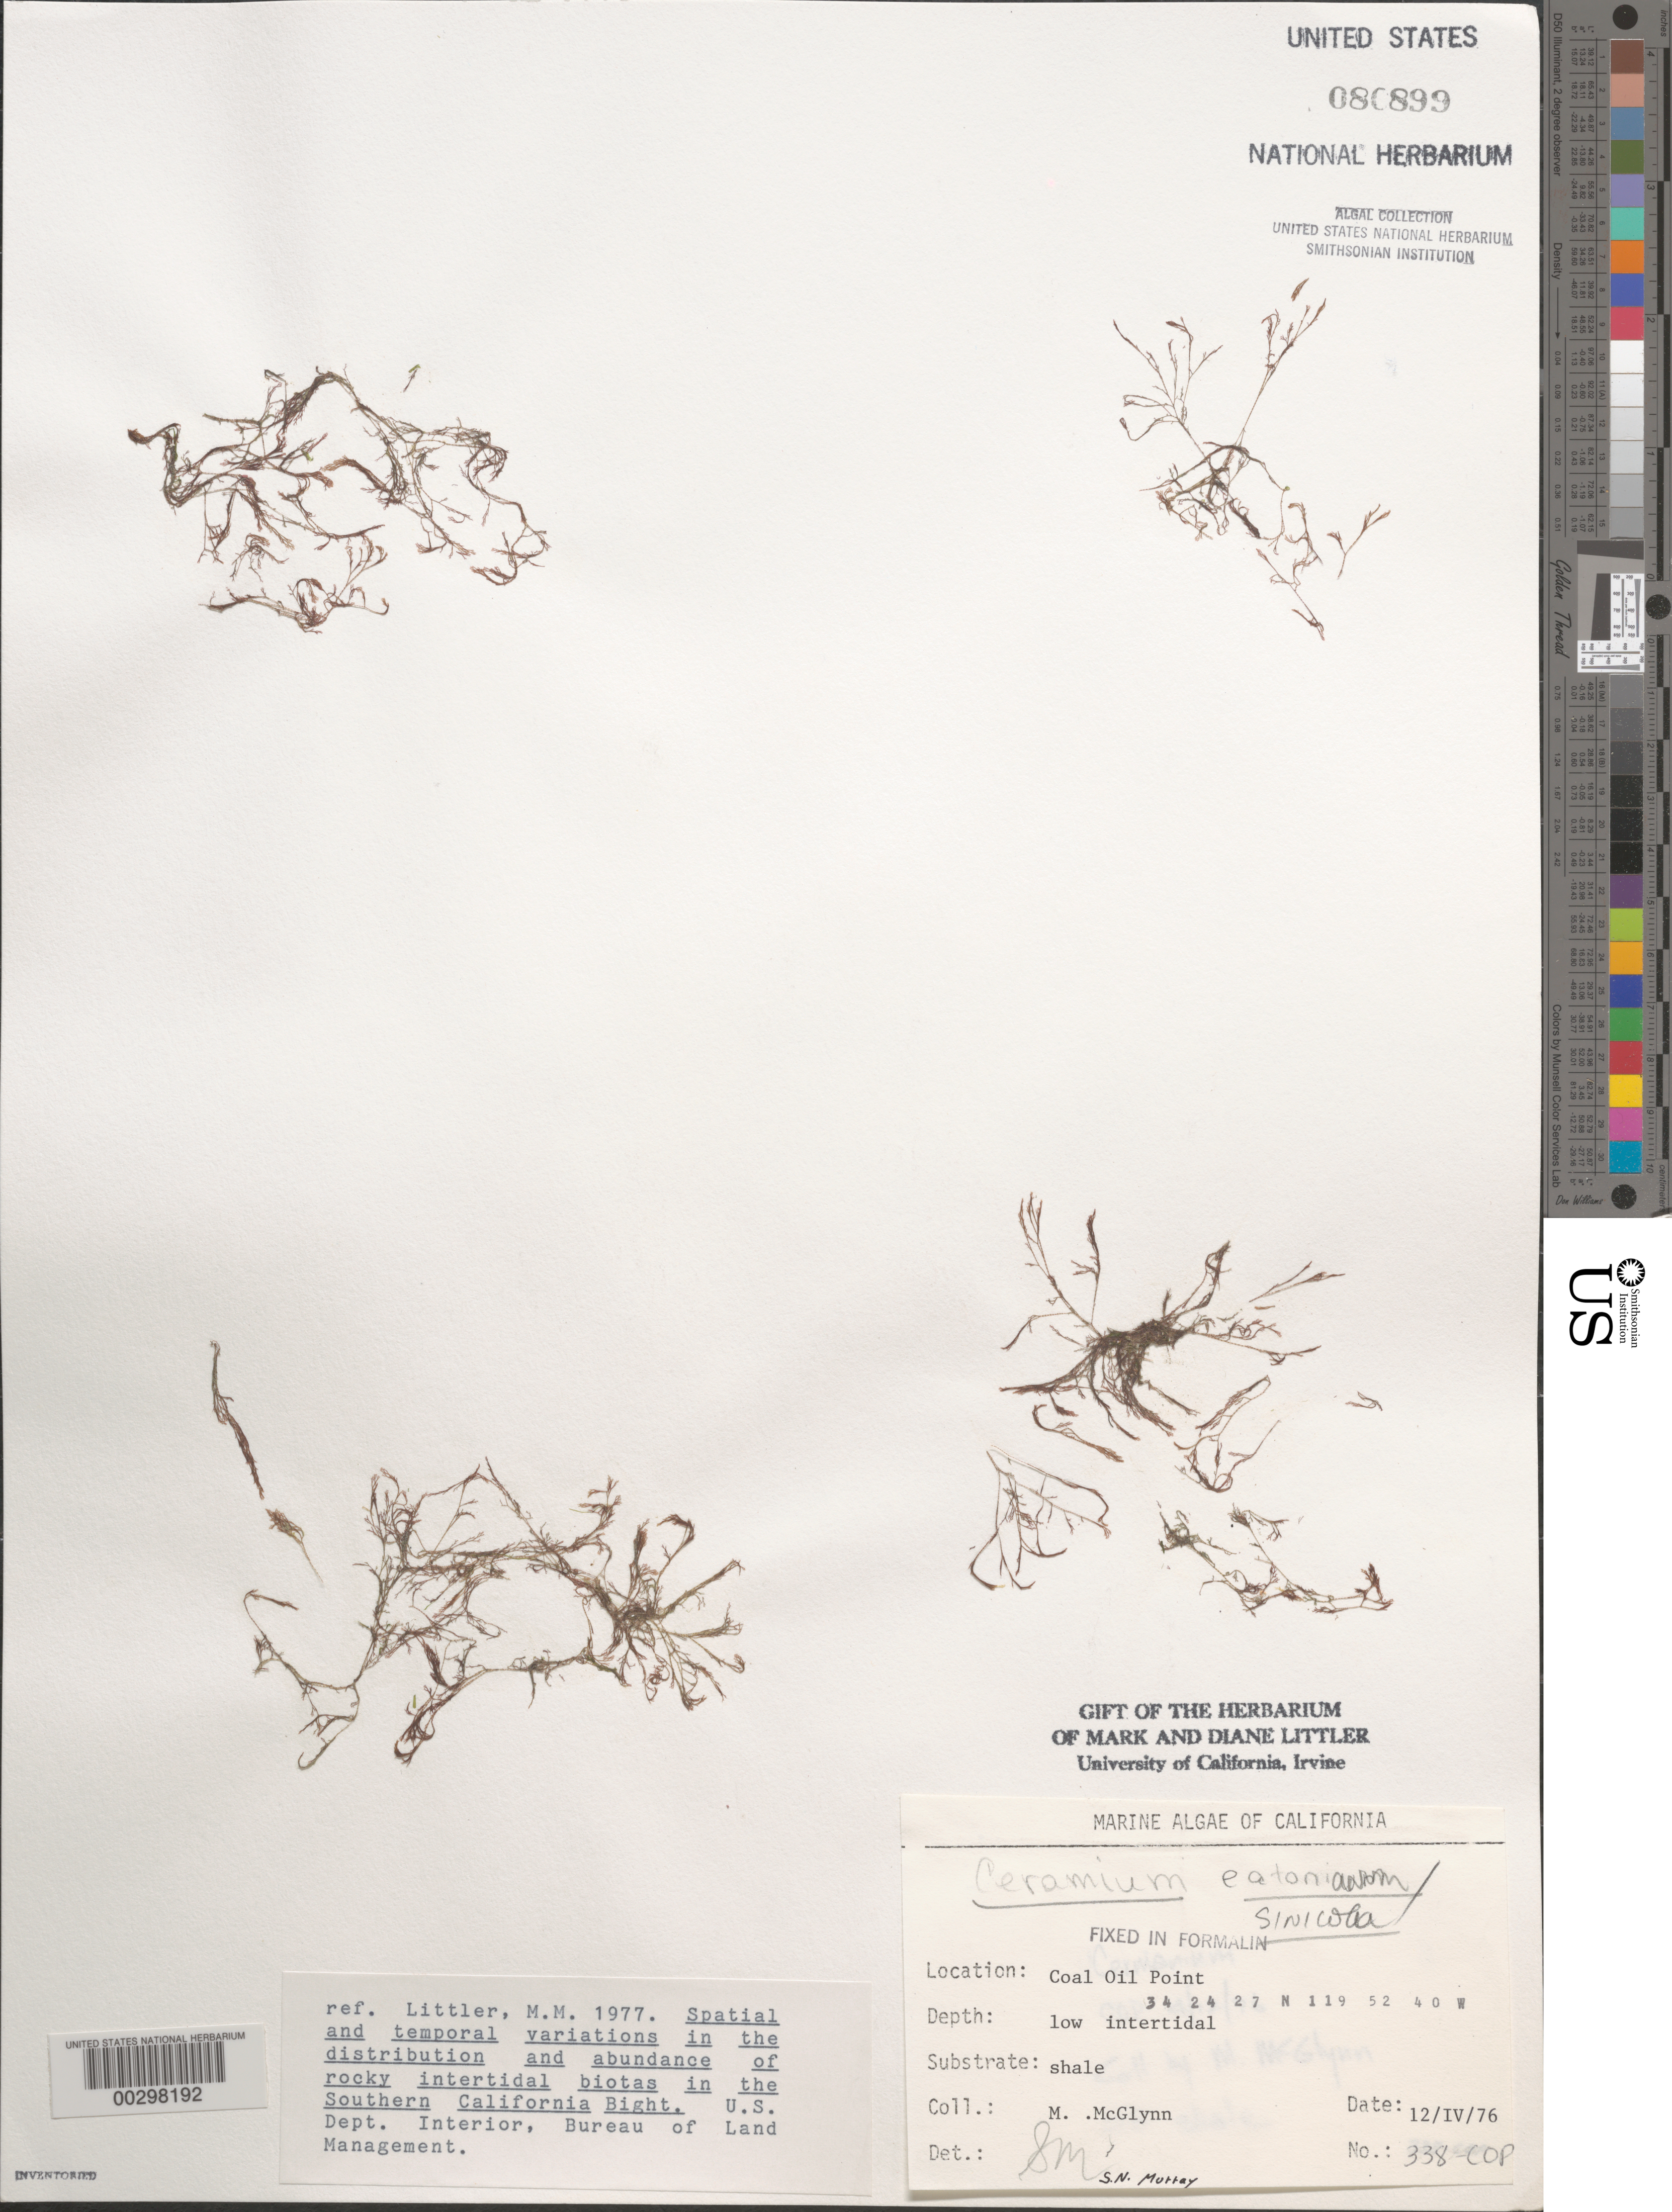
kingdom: Plantae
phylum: Rhodophyta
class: Florideophyceae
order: Ceramiales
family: Ceramiaceae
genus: Corallophila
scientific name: Corallophila eatoniana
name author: (Farl.) T.O. Cho et al.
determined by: Algae name updating Project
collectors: M. McGlynn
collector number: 338-cop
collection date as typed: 12 Apr 1976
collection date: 1976-04-12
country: United States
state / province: California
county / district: Santa Barbara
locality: Coal Oil Point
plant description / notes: BLM-SOCALBIGHT Rocky Intertidal Survey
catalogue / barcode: US 80899